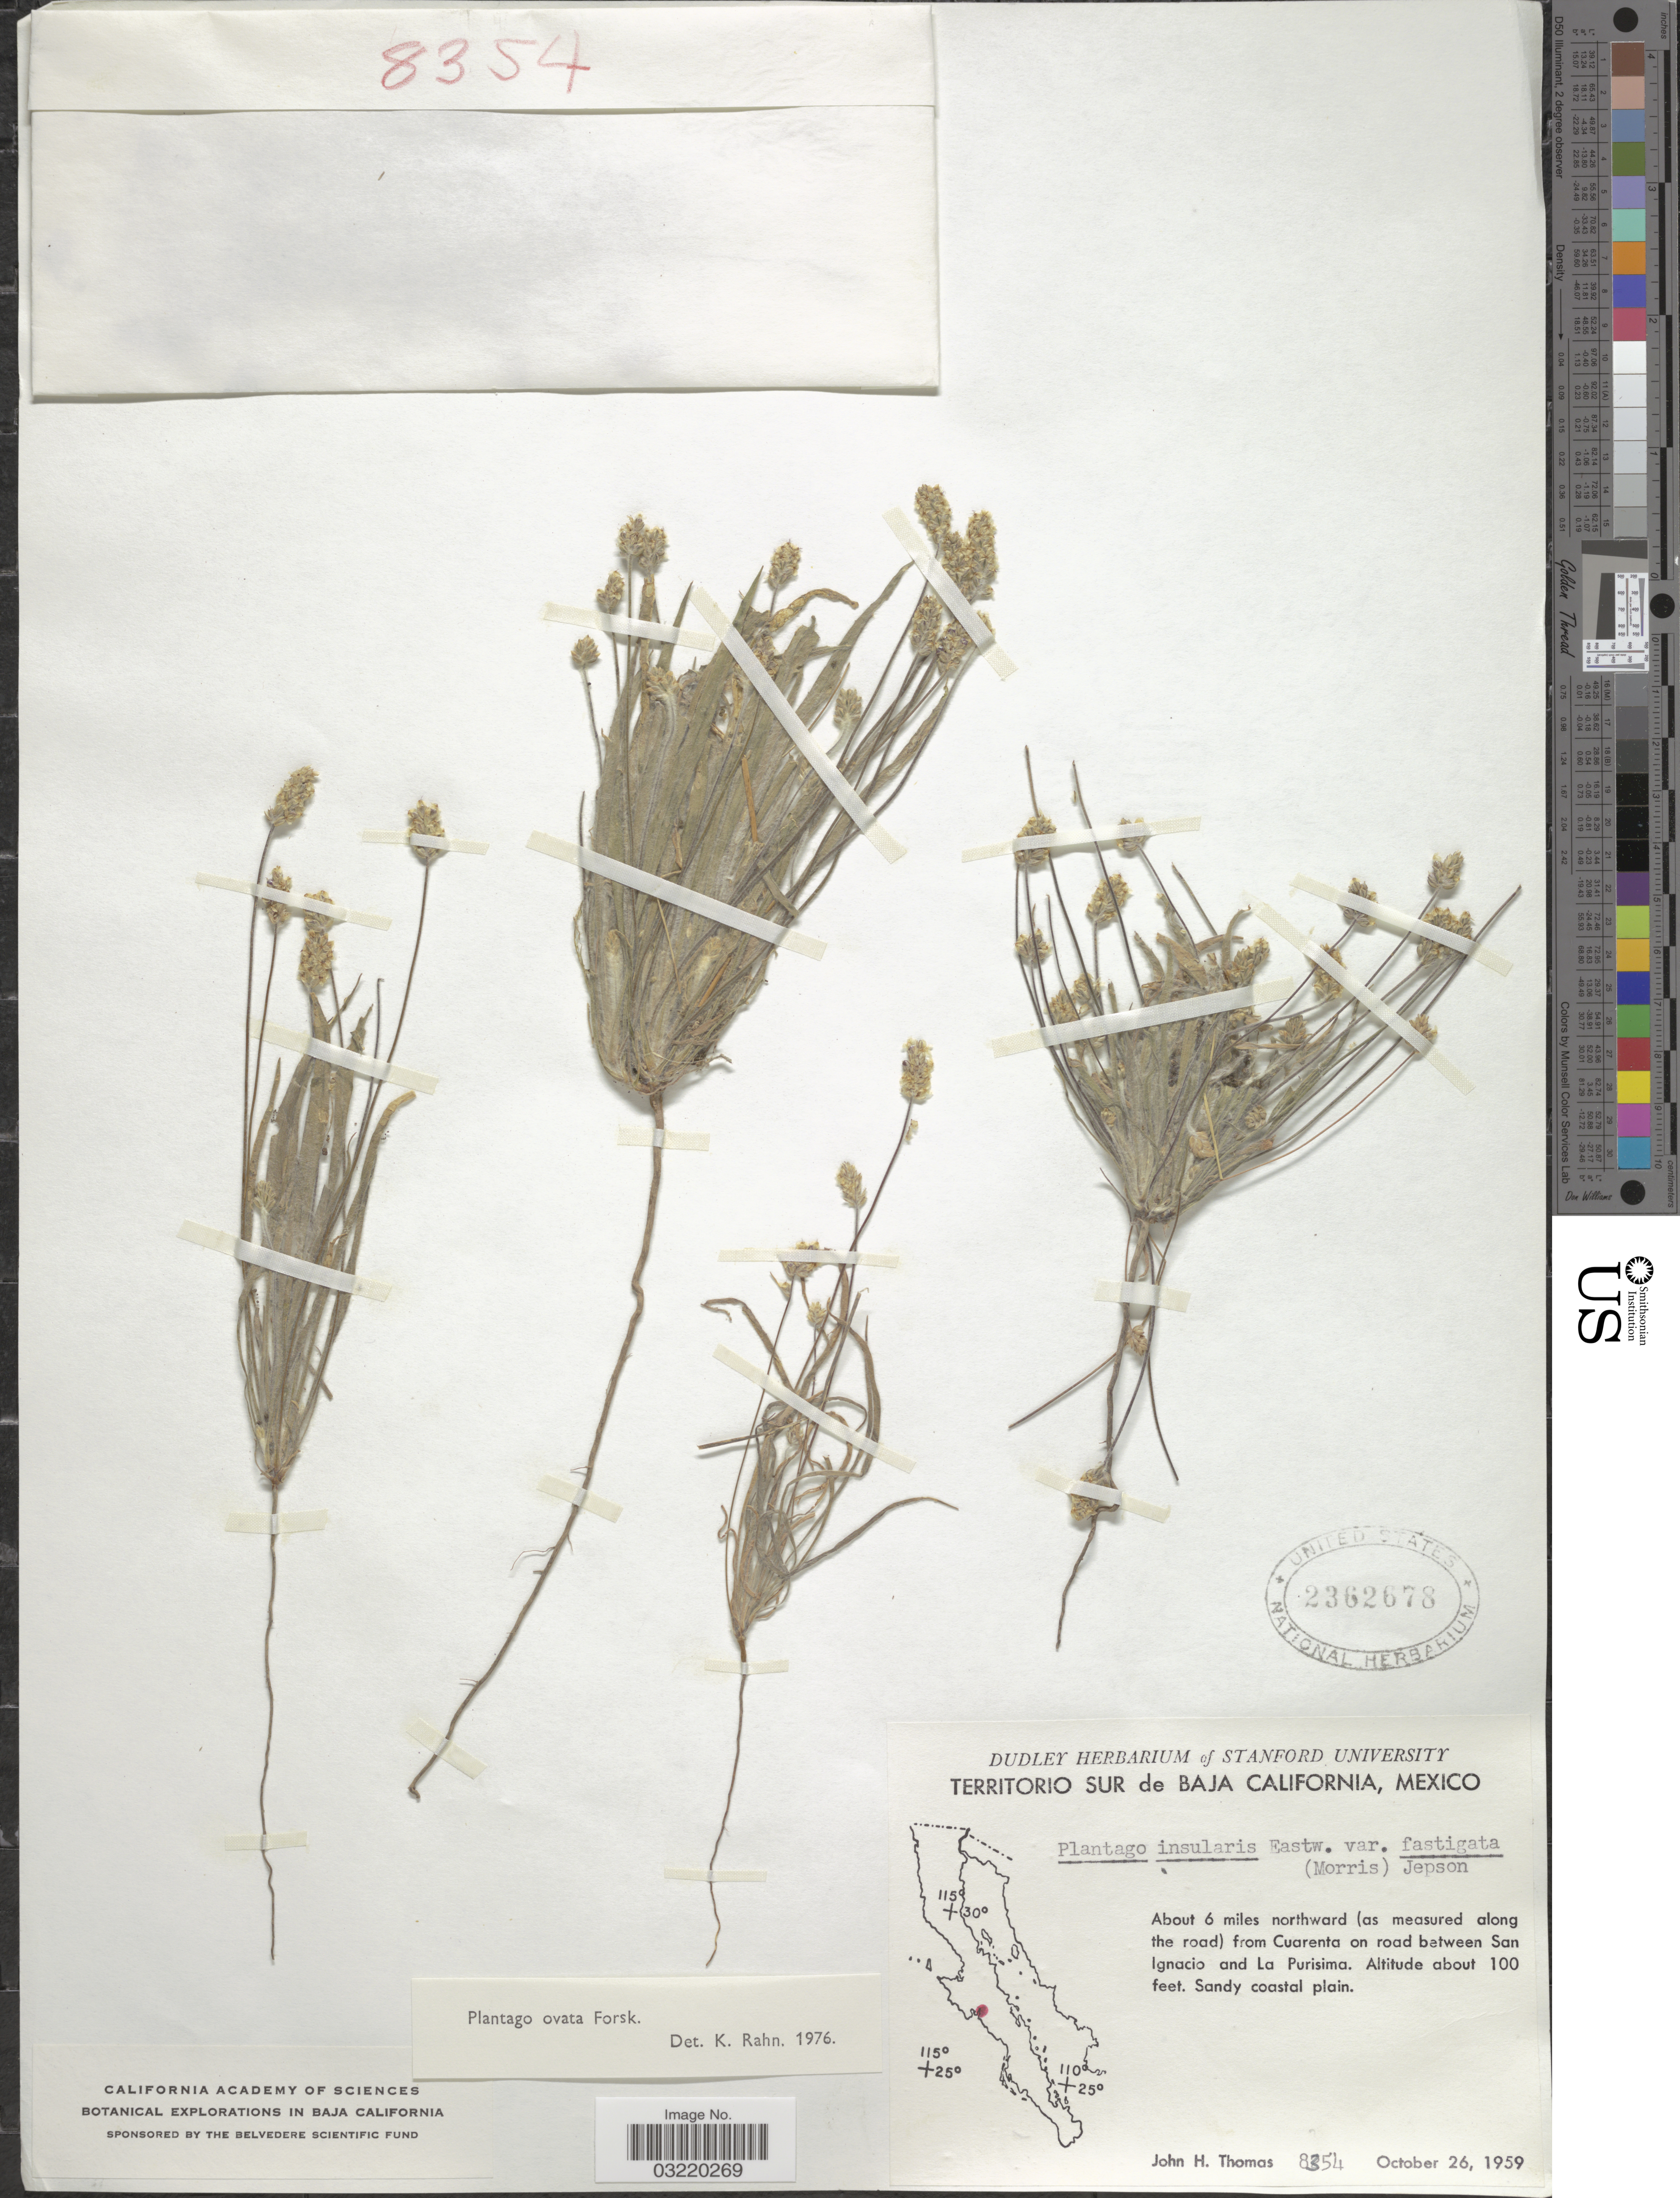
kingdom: Plantae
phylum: Tracheophyta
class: Magnoliopsida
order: Lamiales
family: Plantaginaceae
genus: Plantago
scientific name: Plantago ovata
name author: Forssk.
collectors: J. H. Thomas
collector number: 8354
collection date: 1959-10-26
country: Mexico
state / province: Baja California Sur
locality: Territorio Sur de Baja California. About 6 miles northward (as measured along the road) from Cuarenta on road between San Ignacio and La Purisima.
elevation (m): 30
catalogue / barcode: US 2362678